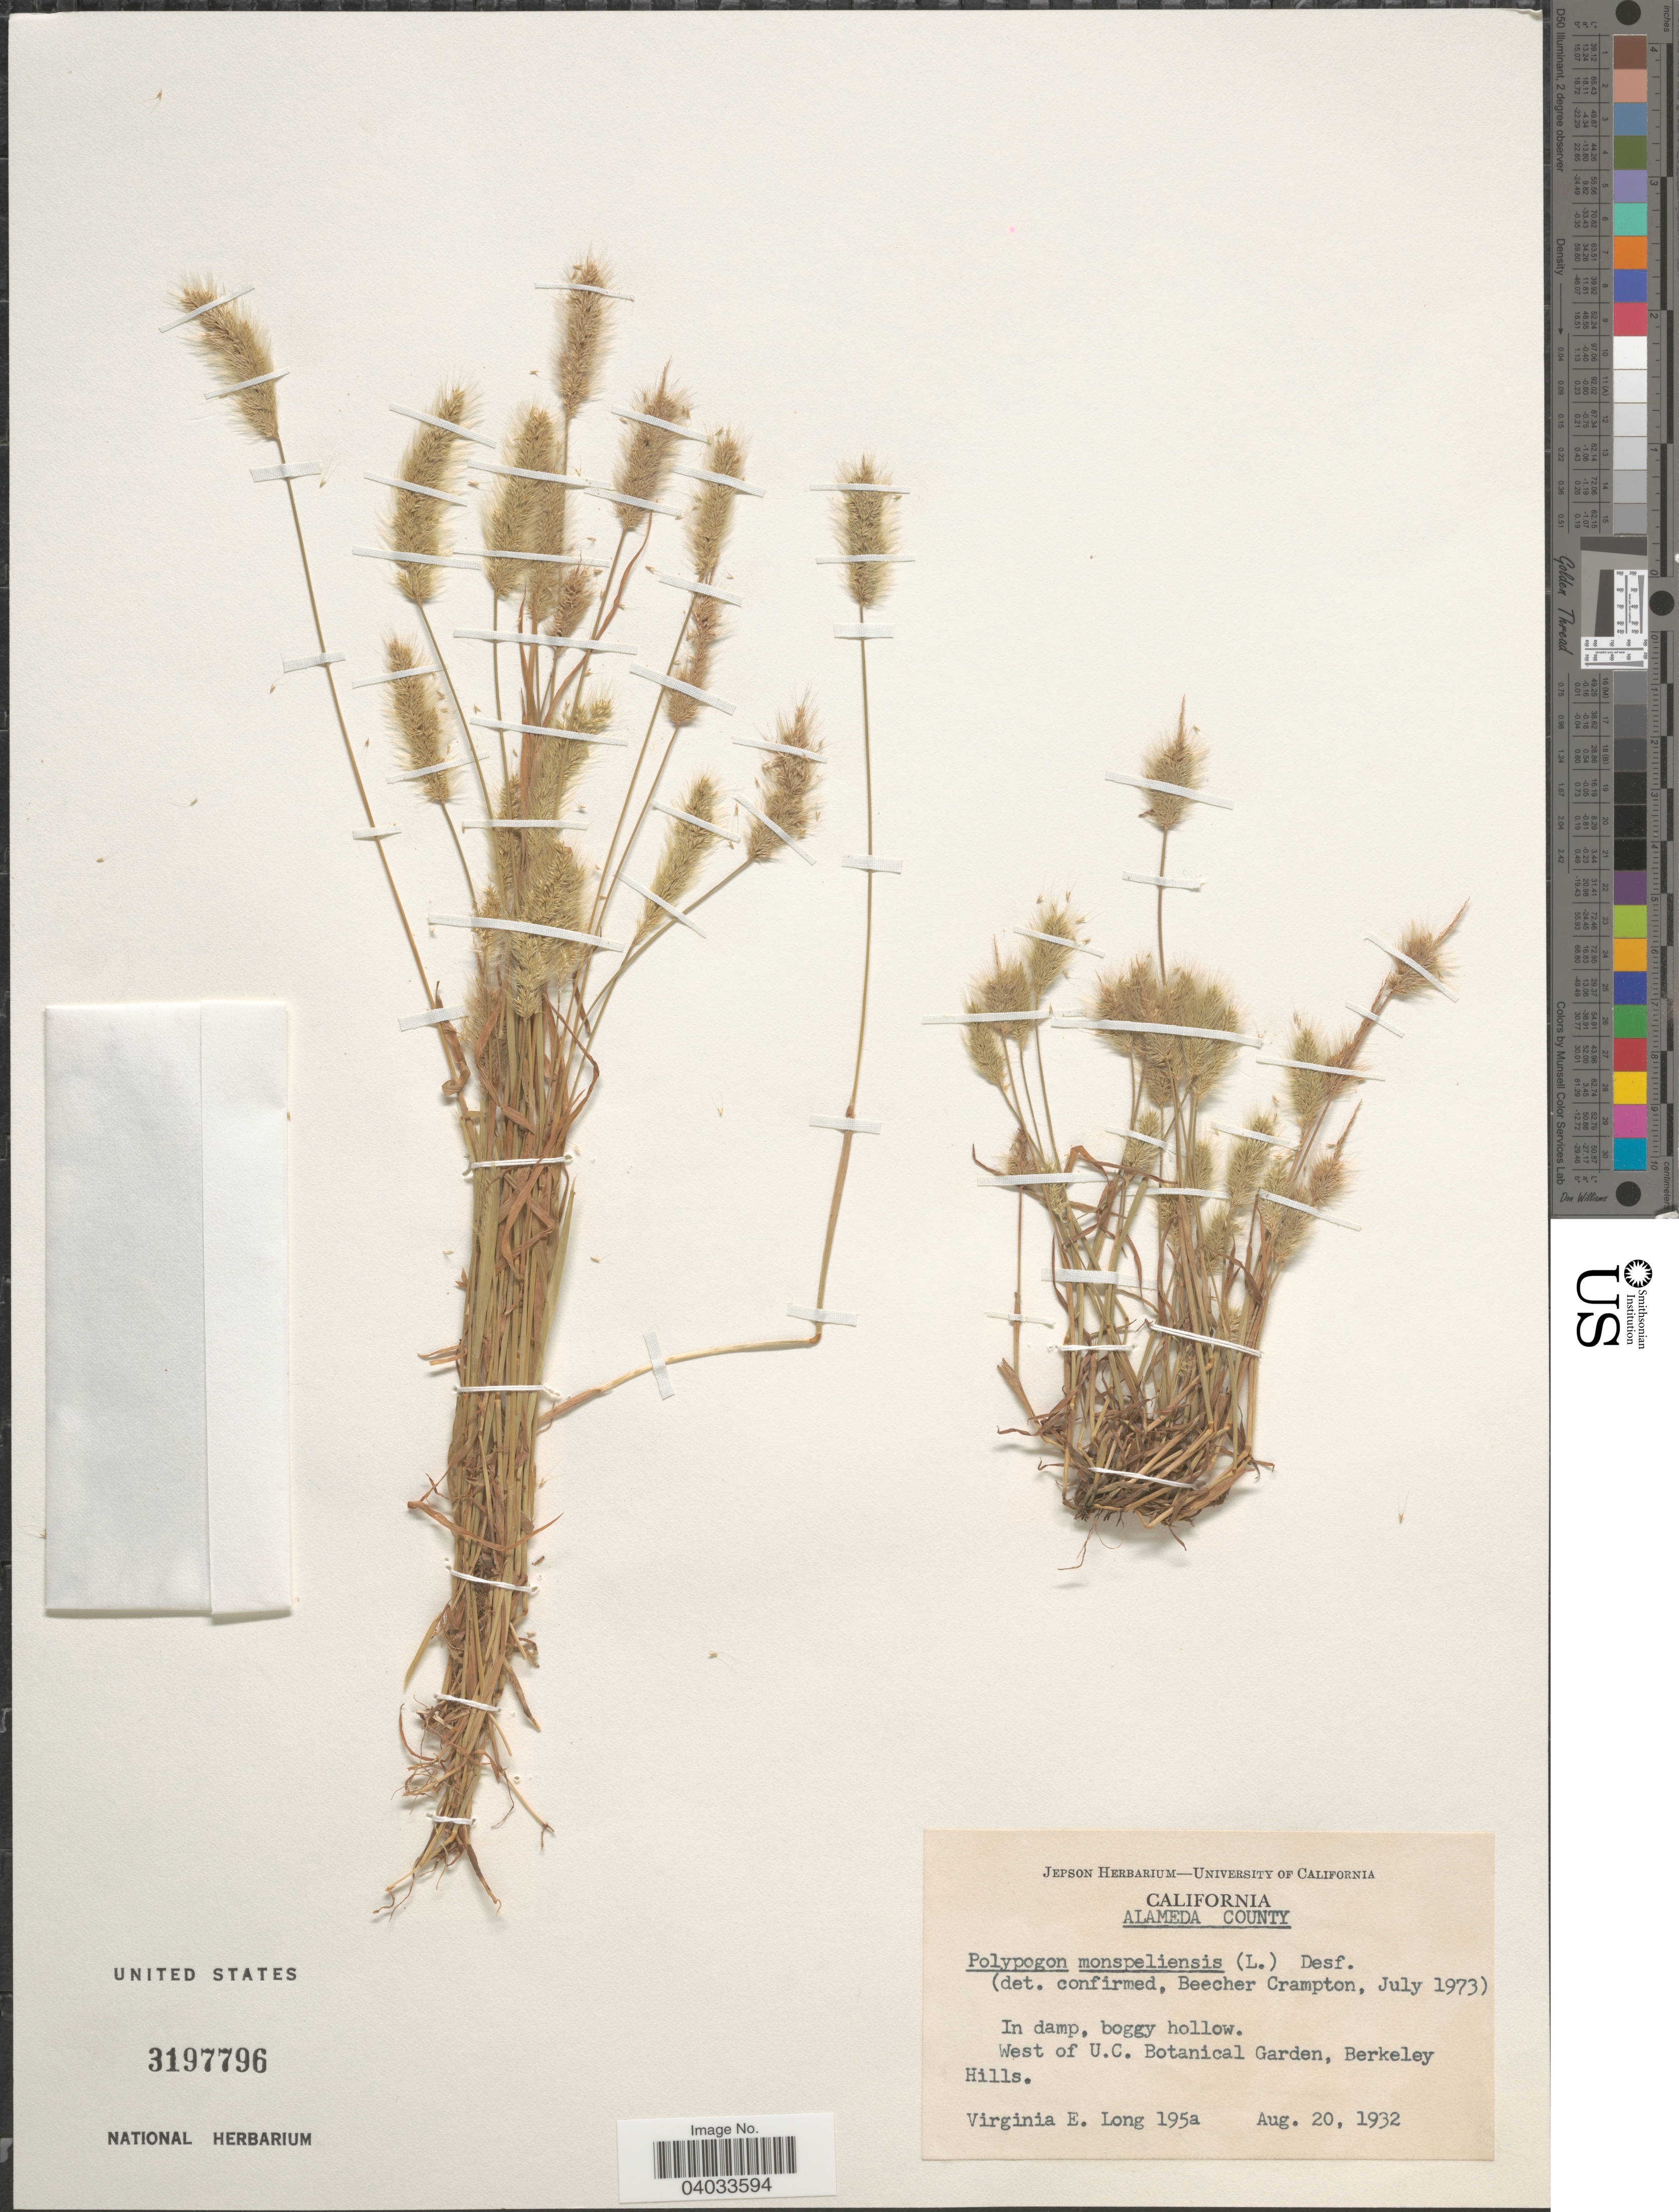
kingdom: Plantae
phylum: Tracheophyta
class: Liliopsida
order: Poales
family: Poaceae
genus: Polypogon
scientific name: Polypogon monspeliensis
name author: (L.) Desf.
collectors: V. Long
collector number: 195a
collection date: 1932-08-20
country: United States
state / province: California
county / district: Alameda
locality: Alameda County. in damp, boggy hollow. West of U.C. Botanical Garden, Berkeley Hills.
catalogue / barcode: US 3197796